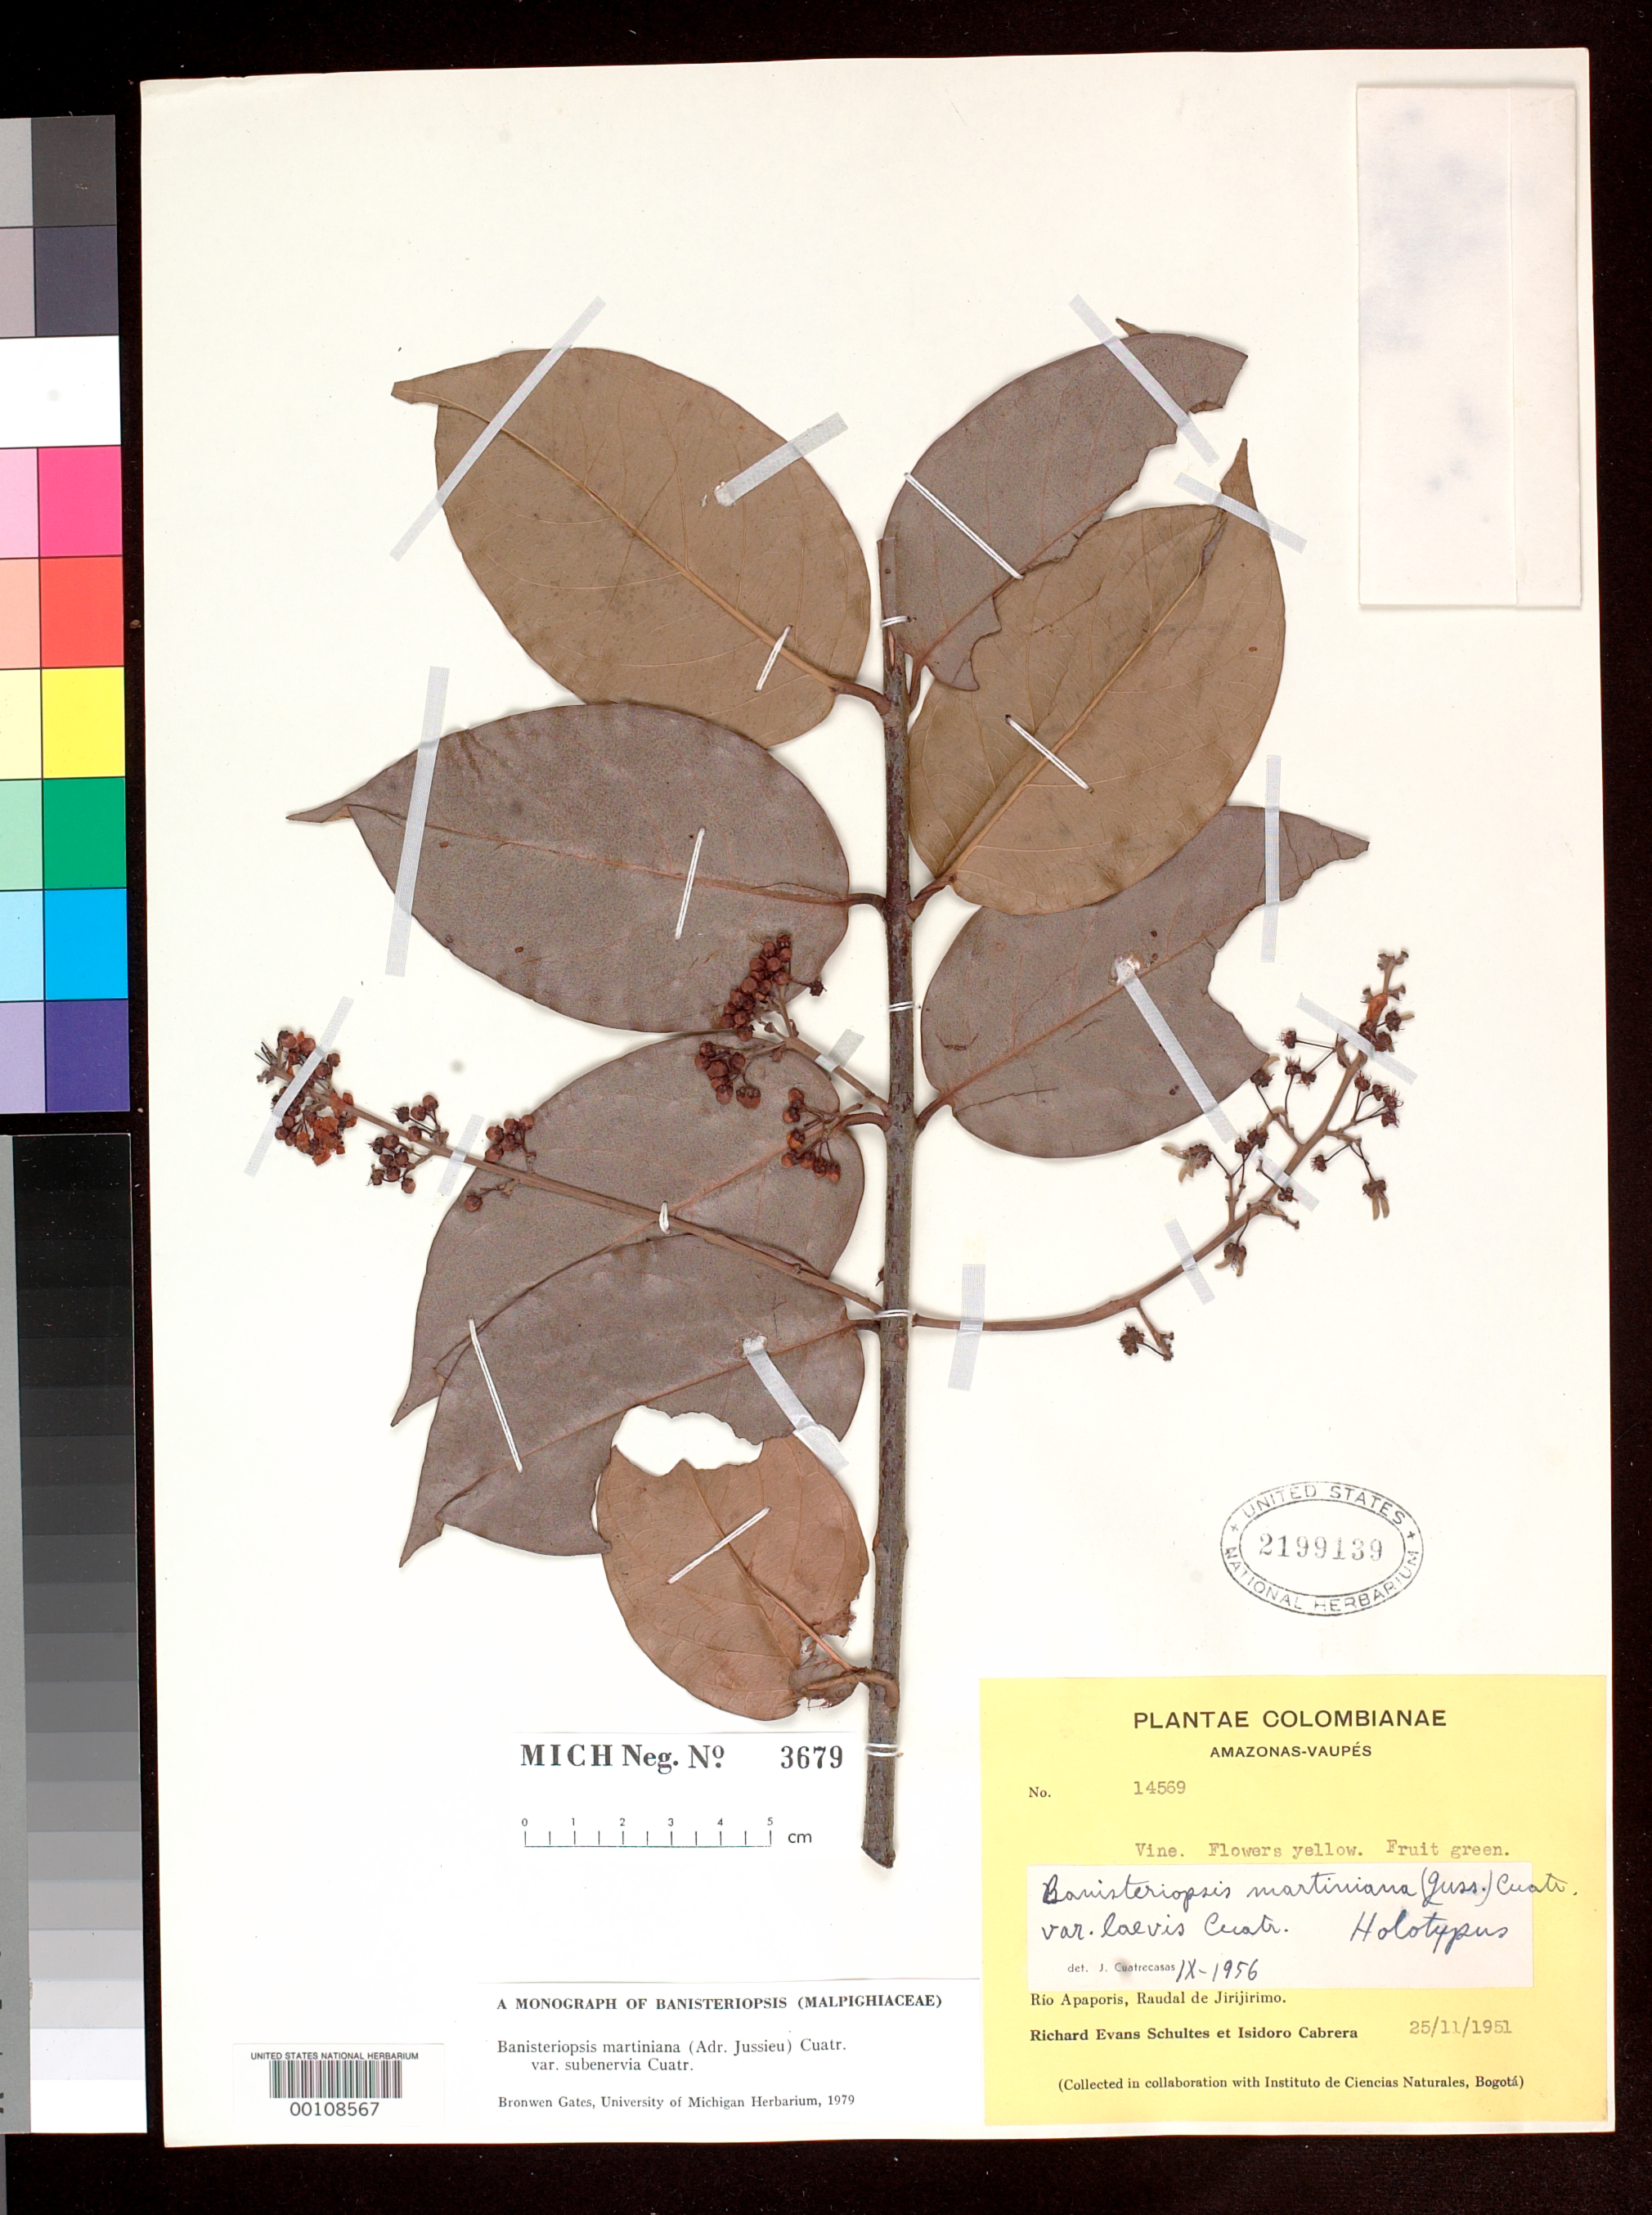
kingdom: Plantae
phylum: Tracheophyta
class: Magnoliopsida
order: Malpighiales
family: Malpighiaceae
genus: Banisteriopsis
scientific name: Banisteriopsis martiniana var. laevis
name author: Cuatrec.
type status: Holotype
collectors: R. E. Schultes & I. Cabrera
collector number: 14569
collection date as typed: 25 Nov 1915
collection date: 1915-11-25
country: Colombia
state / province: Amazônas / Vaupés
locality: Rio Apoporis, Rudal de Jirijirimo.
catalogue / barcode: US 2199139